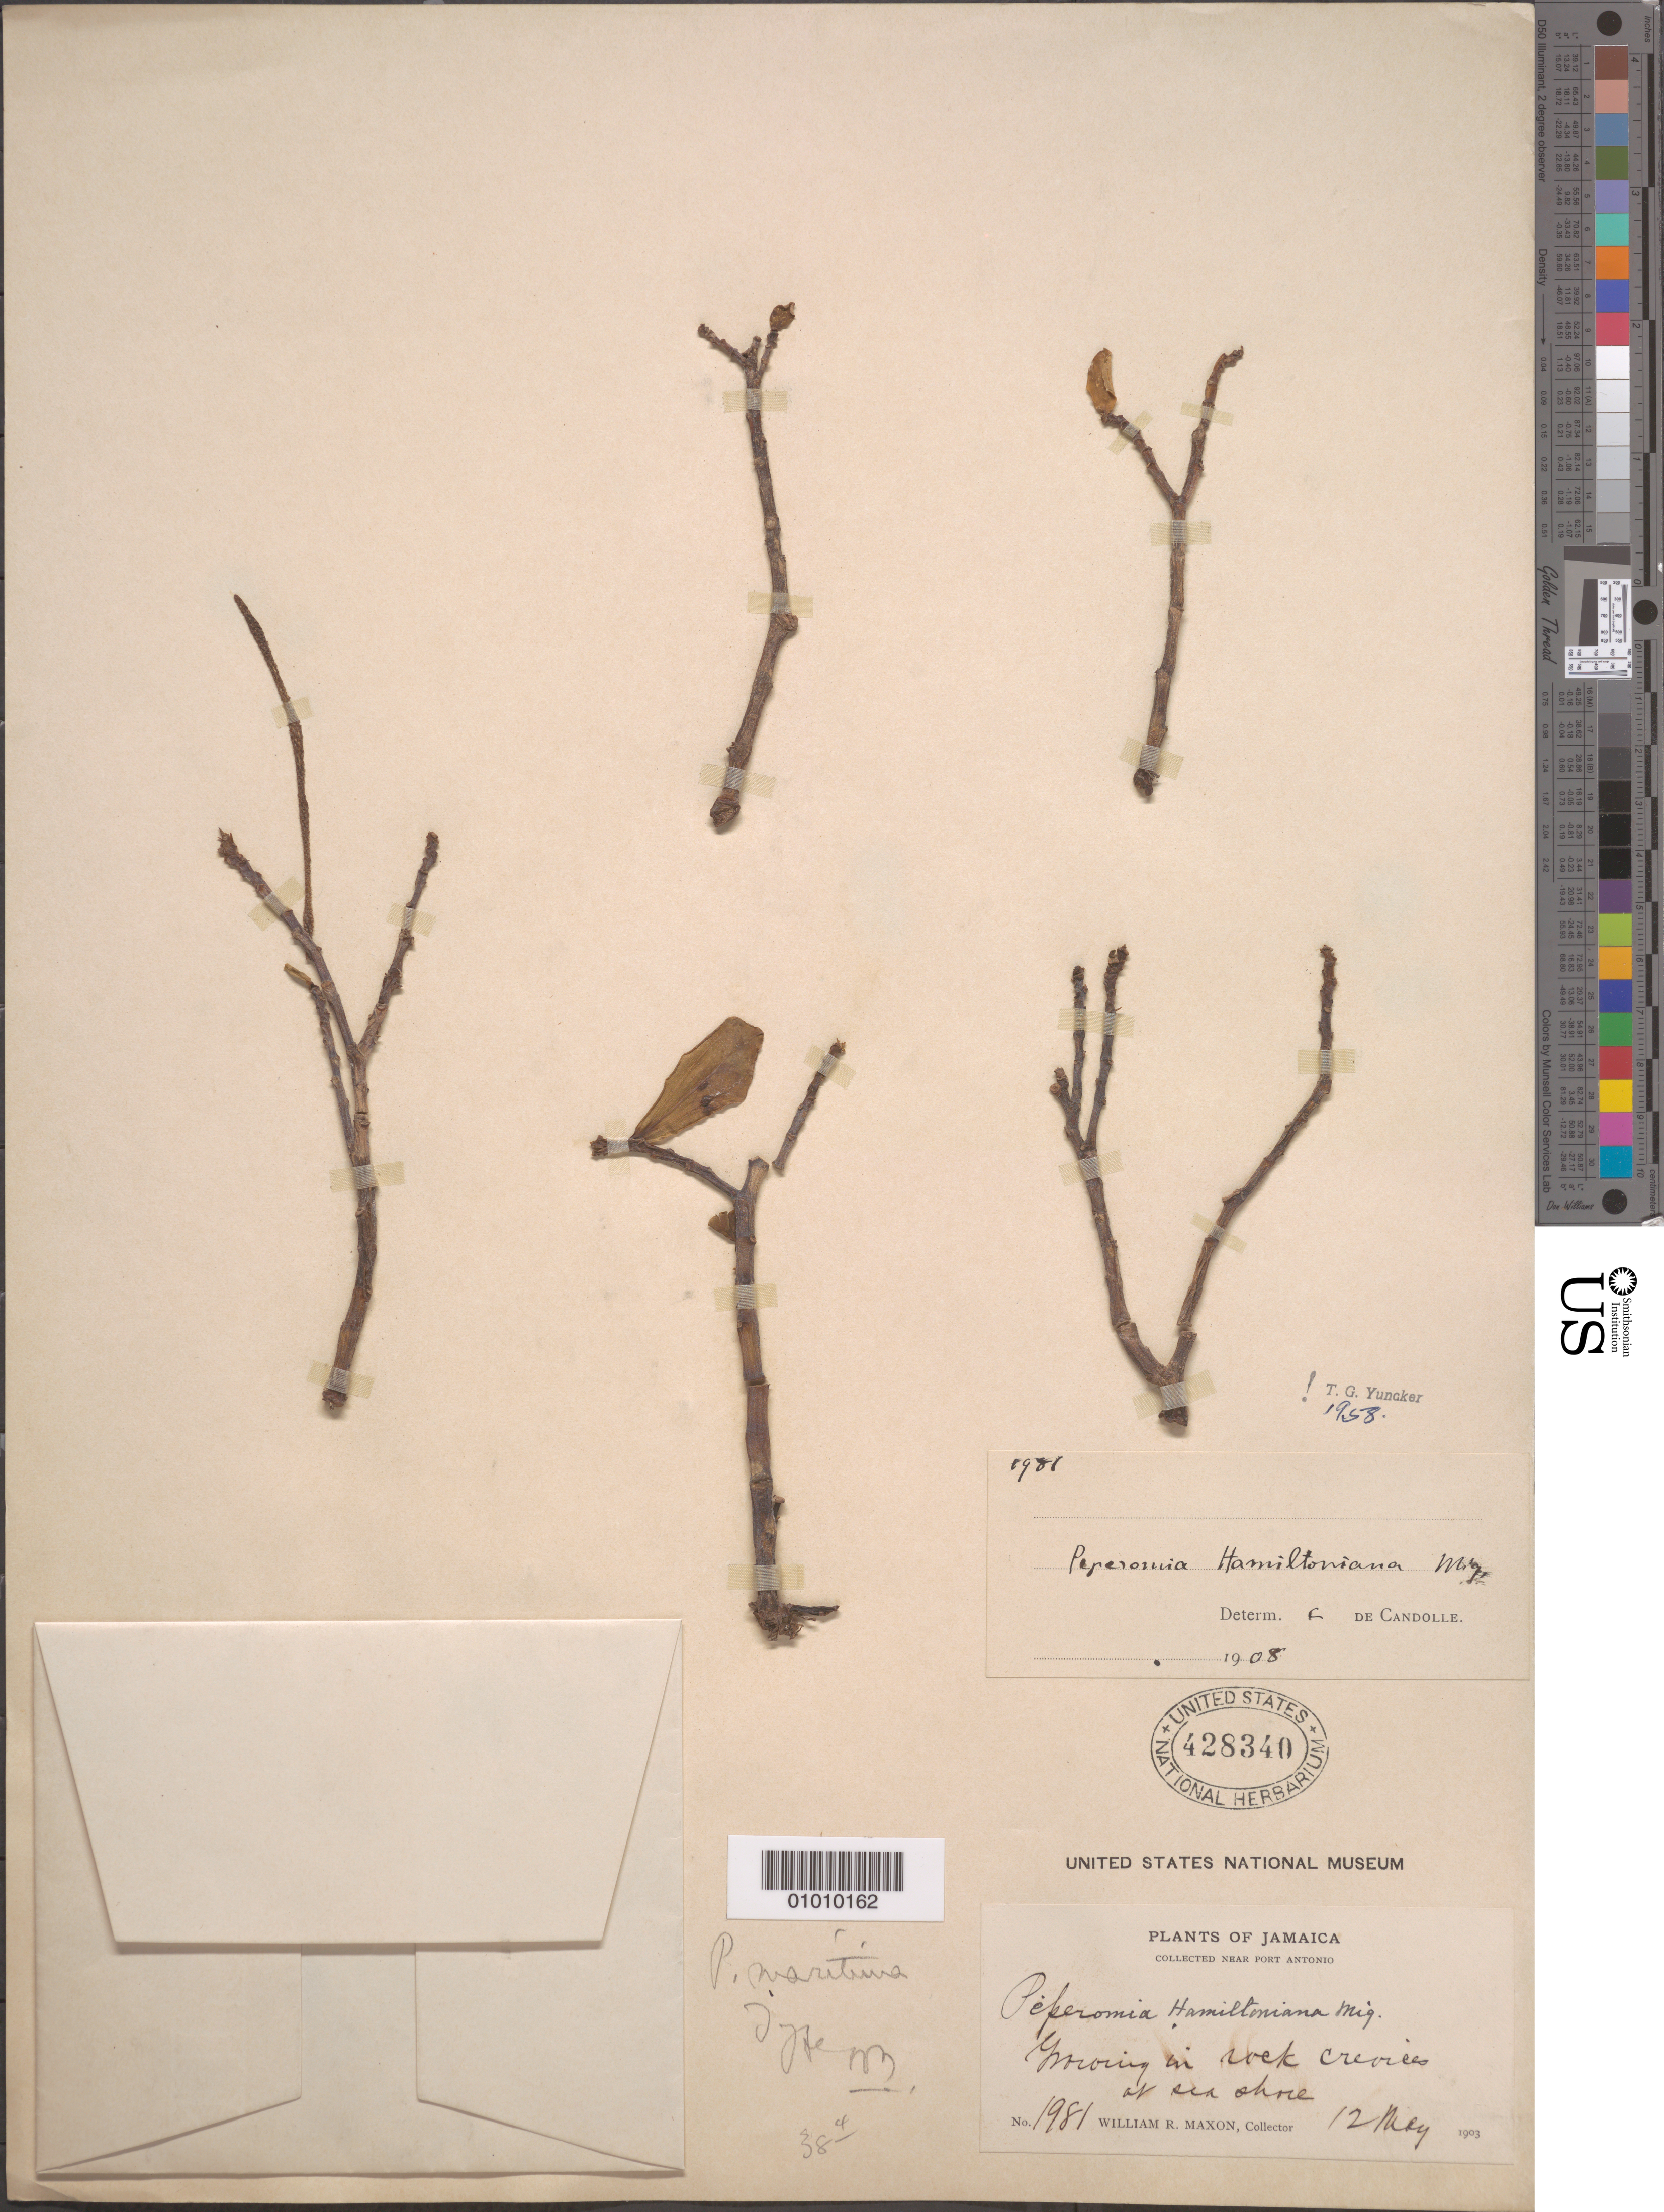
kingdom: Plantae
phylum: Tracheophyta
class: Magnoliopsida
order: Piperales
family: Piperaceae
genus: Peperomia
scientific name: Peperomia hamiltoniana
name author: Miq.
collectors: W. R. Maxon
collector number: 1981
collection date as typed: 12 May 1903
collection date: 1903-05-12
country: Jamaica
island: Jamaica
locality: Near Port Antonio. In rock crevices of sea shore.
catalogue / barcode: US 428340